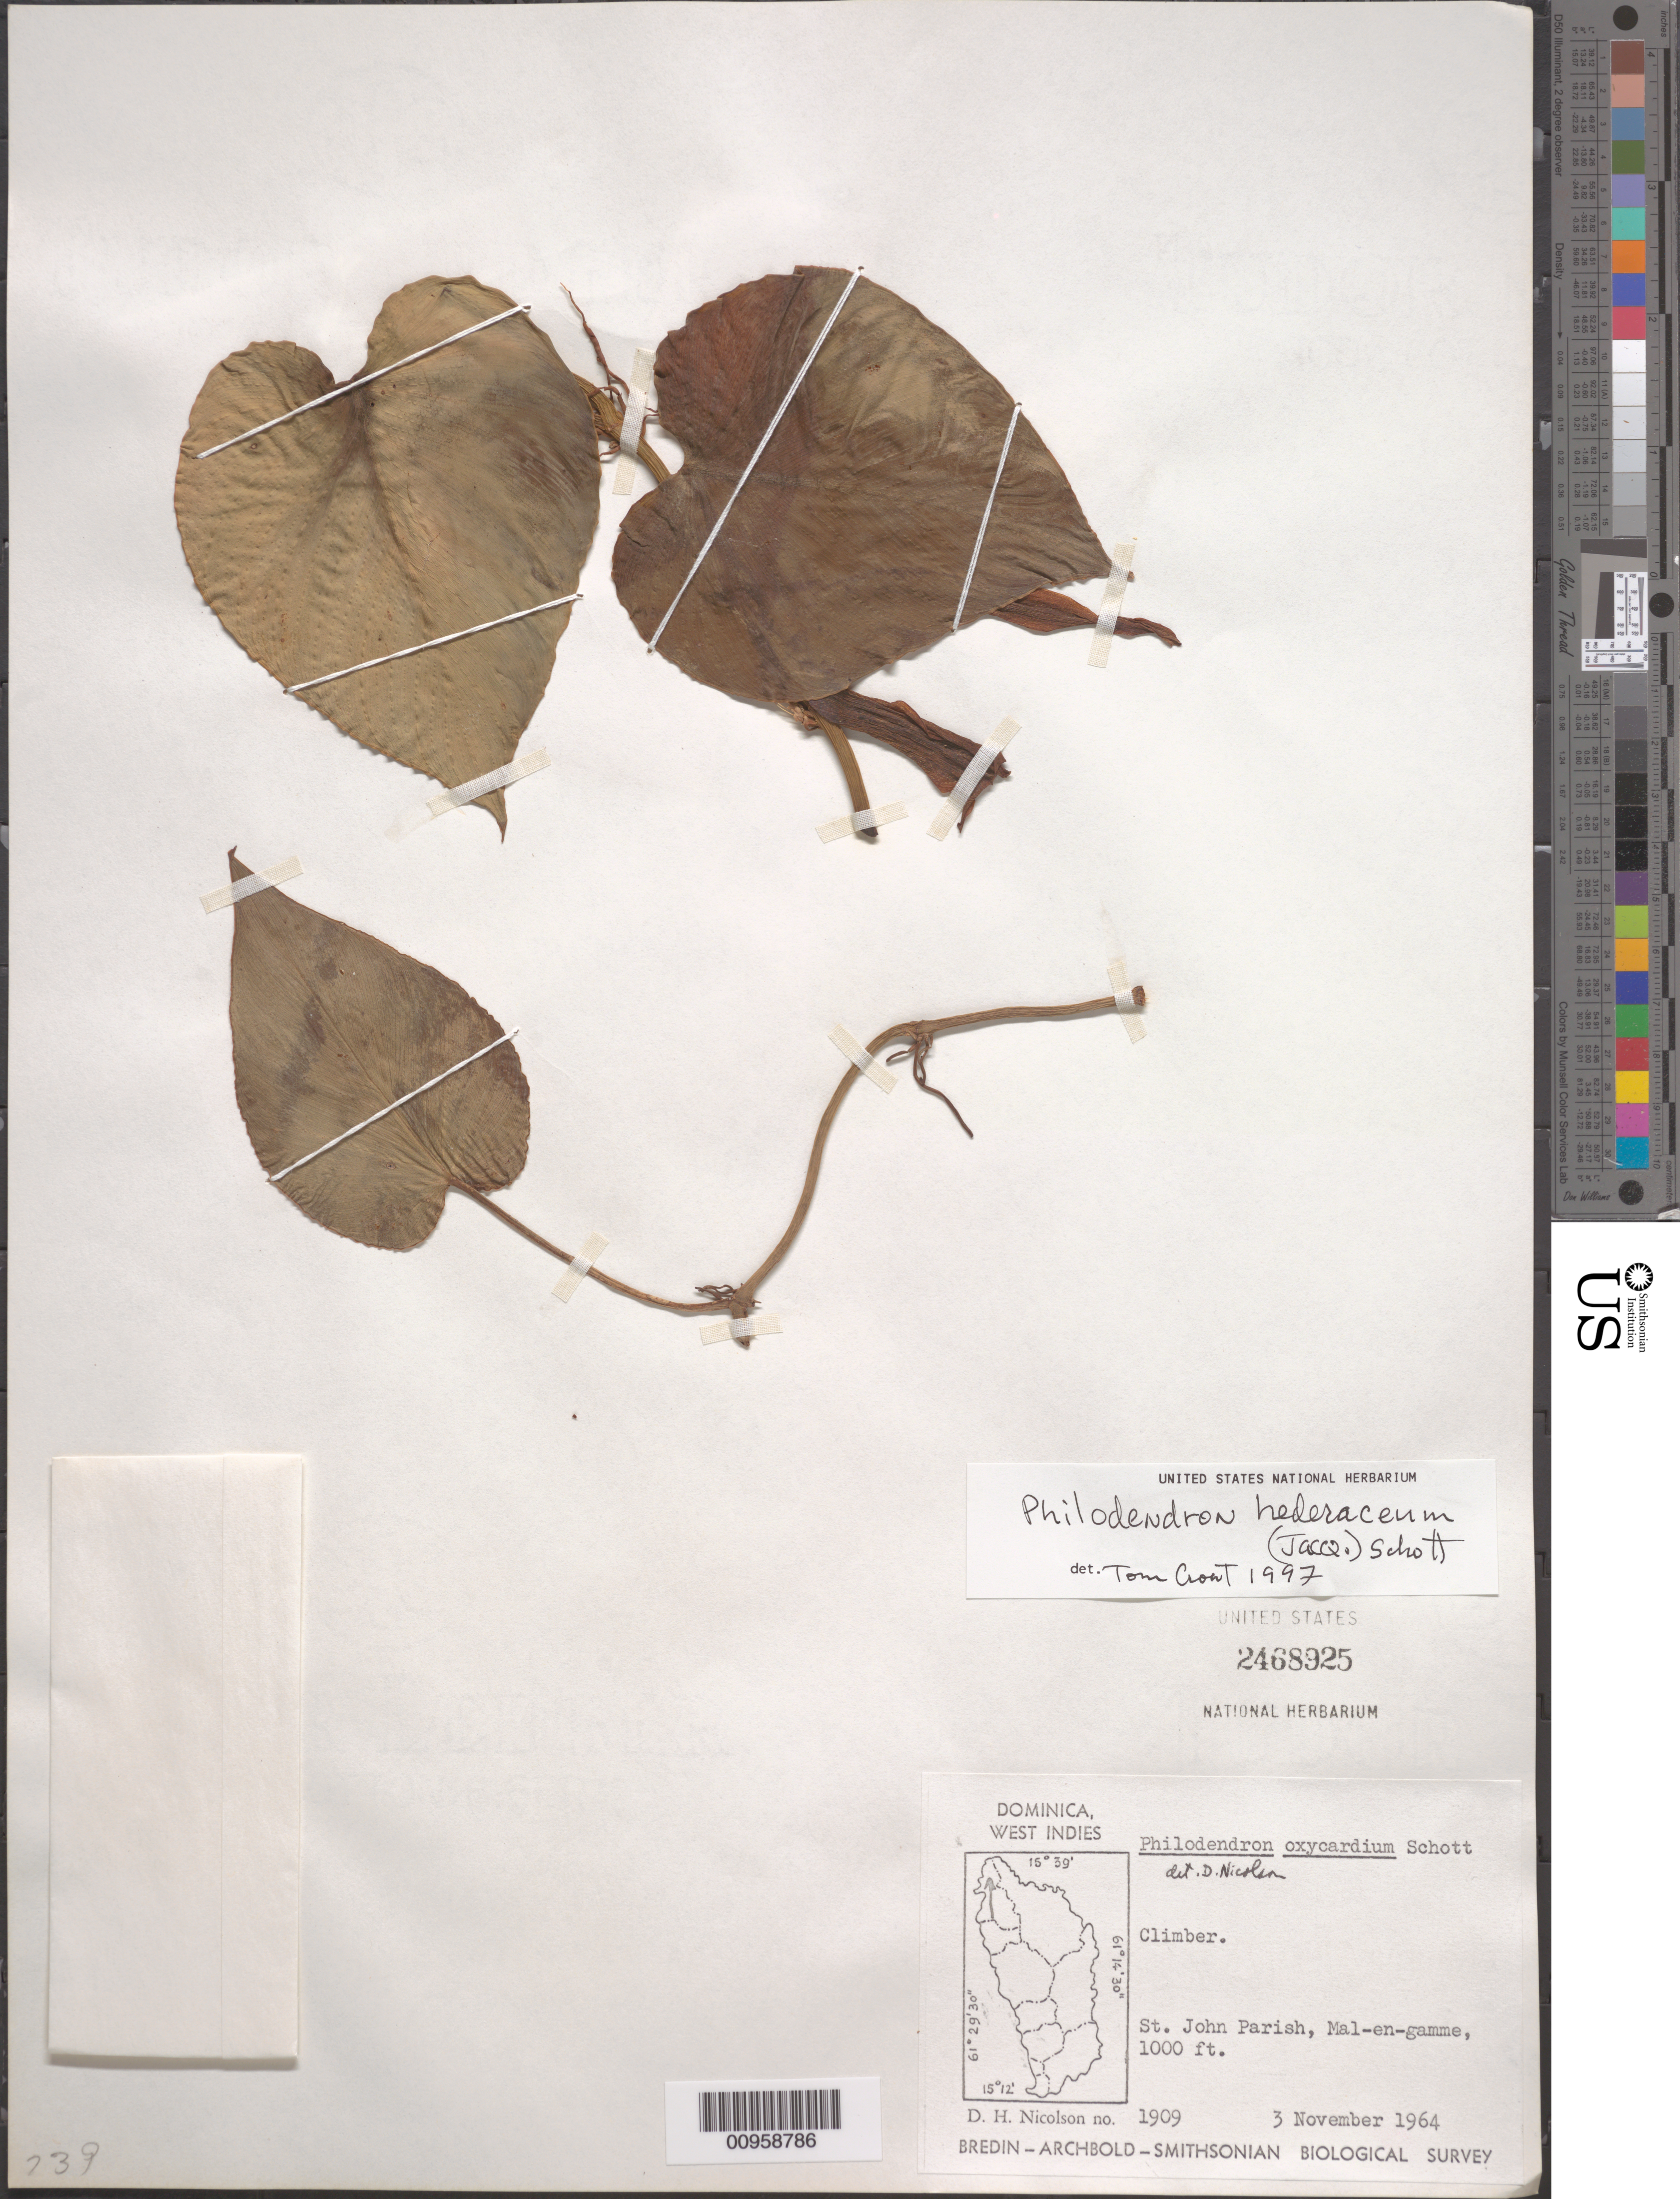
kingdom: Plantae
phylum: Tracheophyta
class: Liliopsida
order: Alismatales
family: Araceae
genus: Philodendron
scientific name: Philodendron hederaceum var. hederaceum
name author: (Jacq.) Schott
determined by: Croat, Thomas B., Missouri Botanical Garden (MO)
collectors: D. H. Nicolson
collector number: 1909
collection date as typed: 03 Nov 1964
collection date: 1964-11-03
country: Dominica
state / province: St. John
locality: Mal-en-gamme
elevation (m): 305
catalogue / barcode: US 2468925